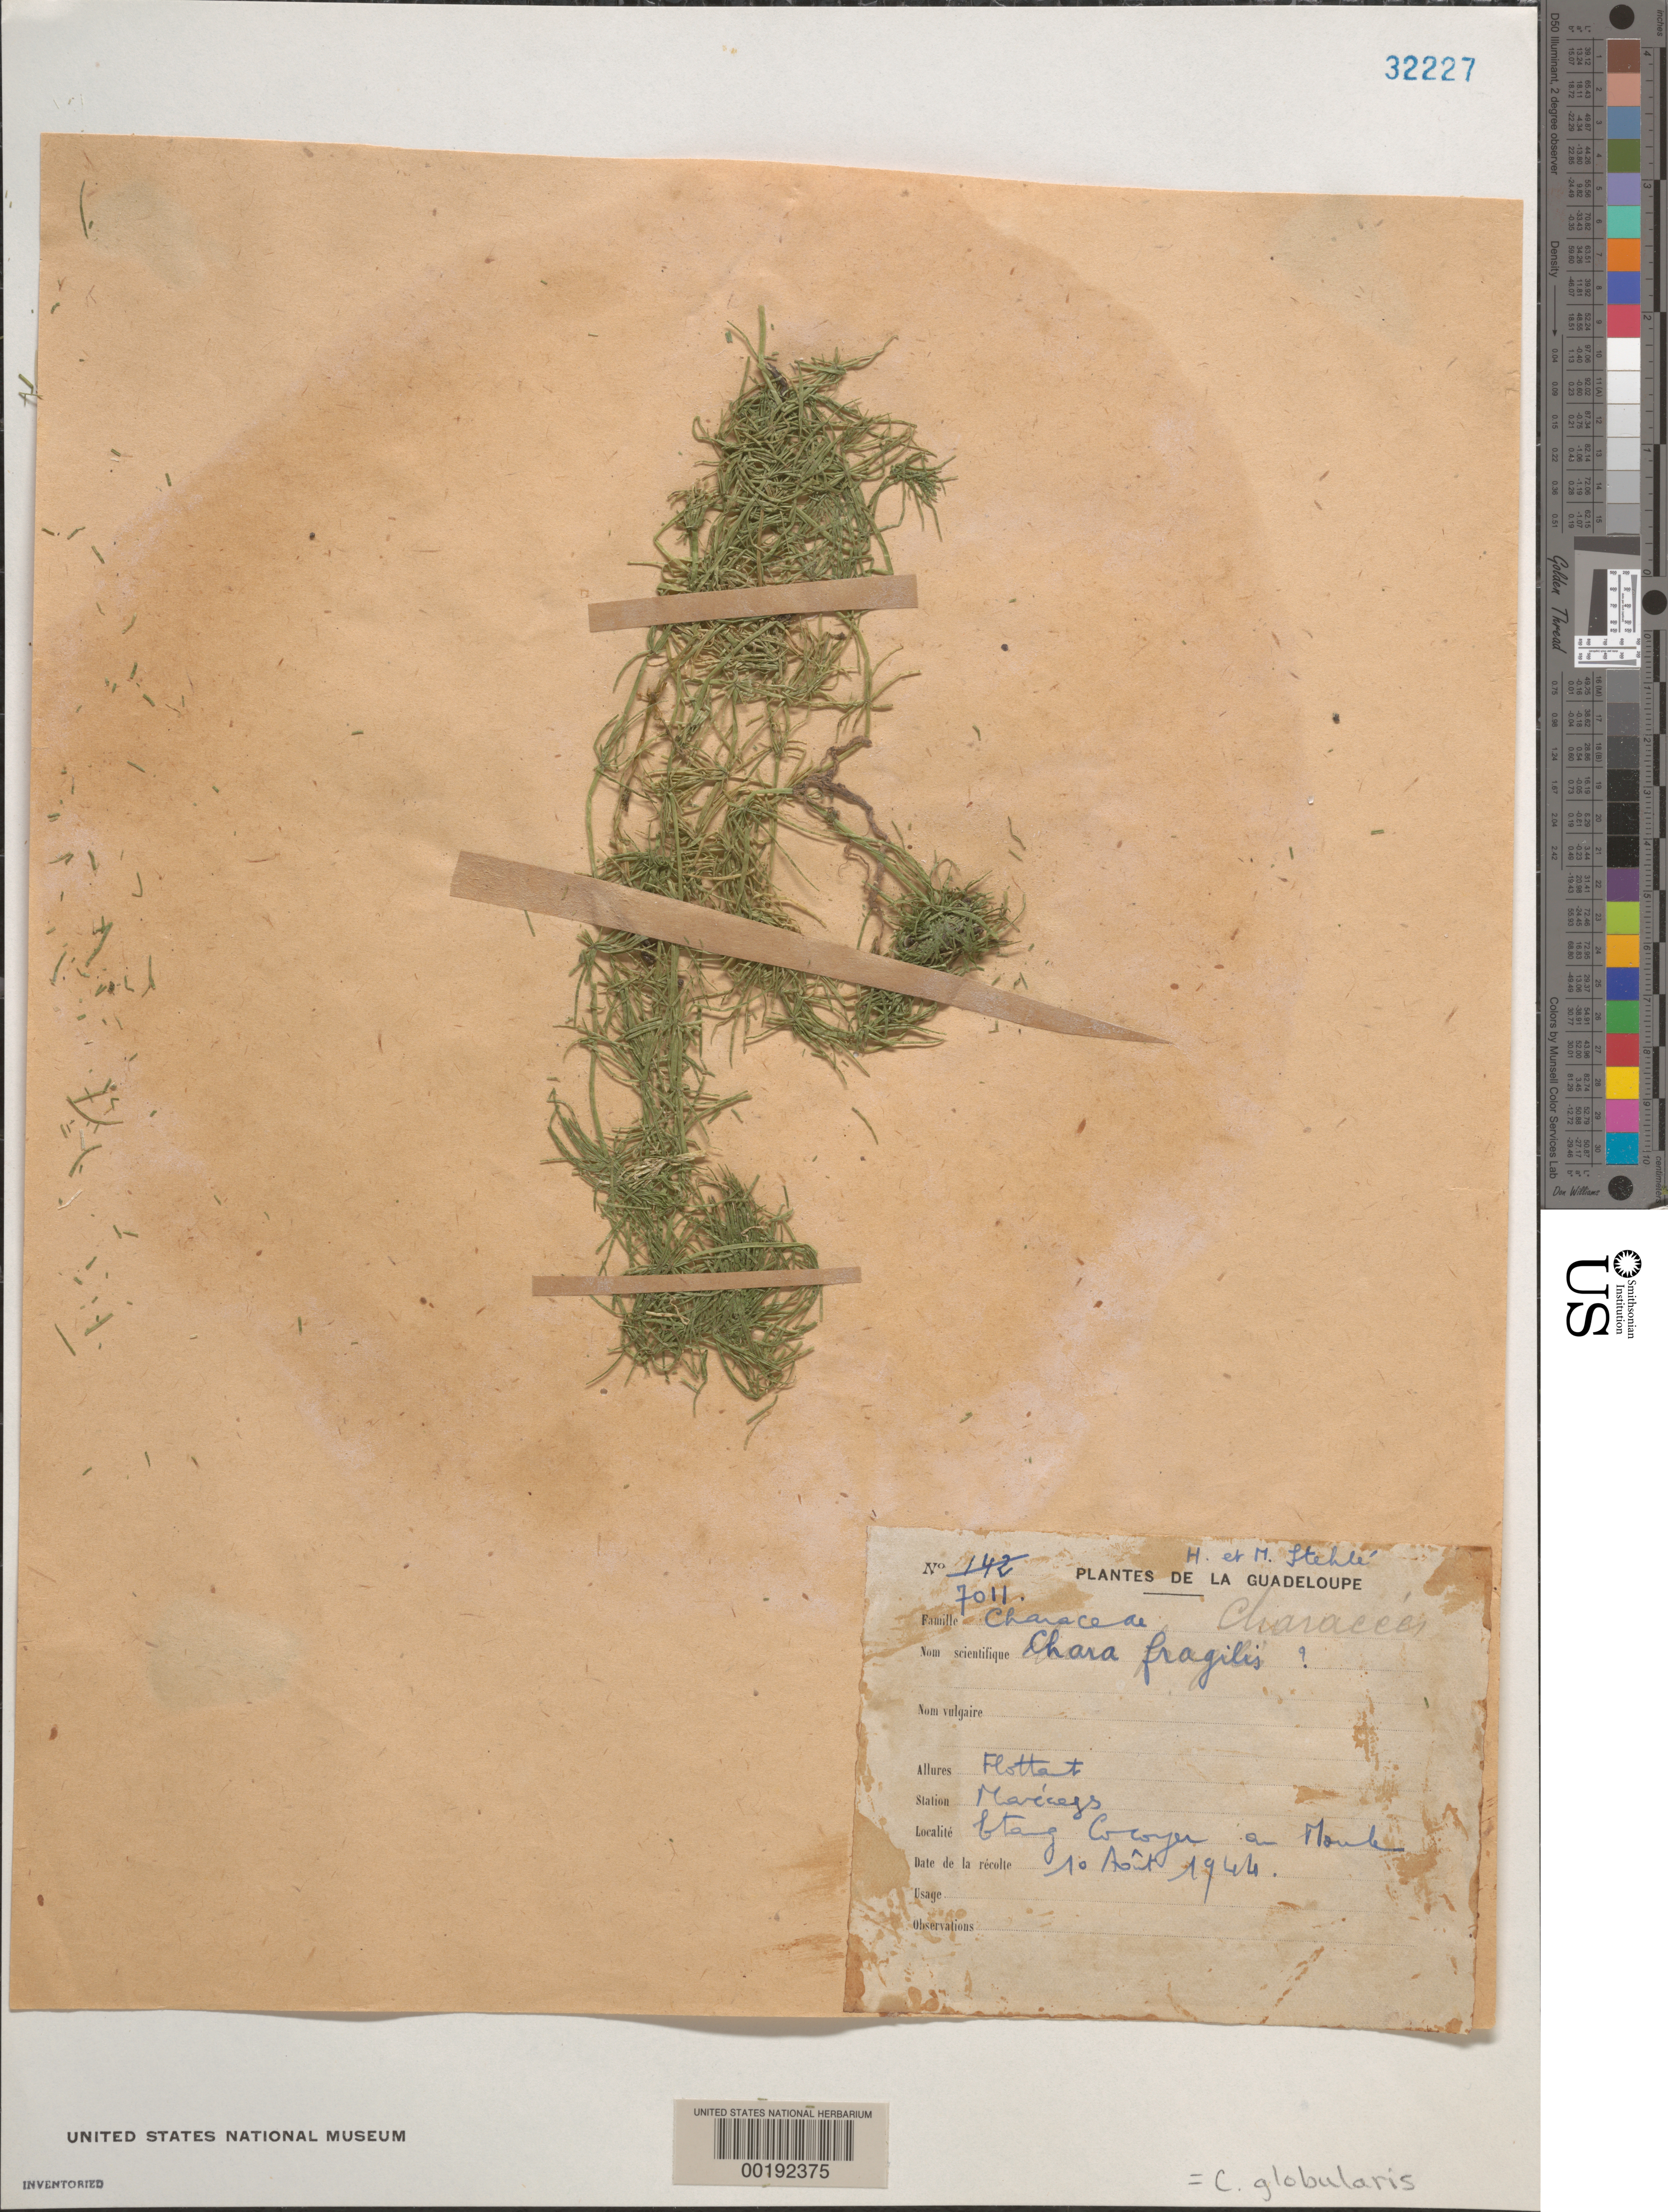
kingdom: Plantae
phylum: Charophyta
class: Charophyceae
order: Charales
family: Characeae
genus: Chara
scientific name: Chara globularis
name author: Thuiller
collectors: H. Stehlé & M. Stehlé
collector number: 7011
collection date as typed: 10 Aug 1944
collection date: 1944-08-10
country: Guadeloupe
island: Grande Terre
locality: Etang Cocoyer, Le Moule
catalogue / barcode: US 32227